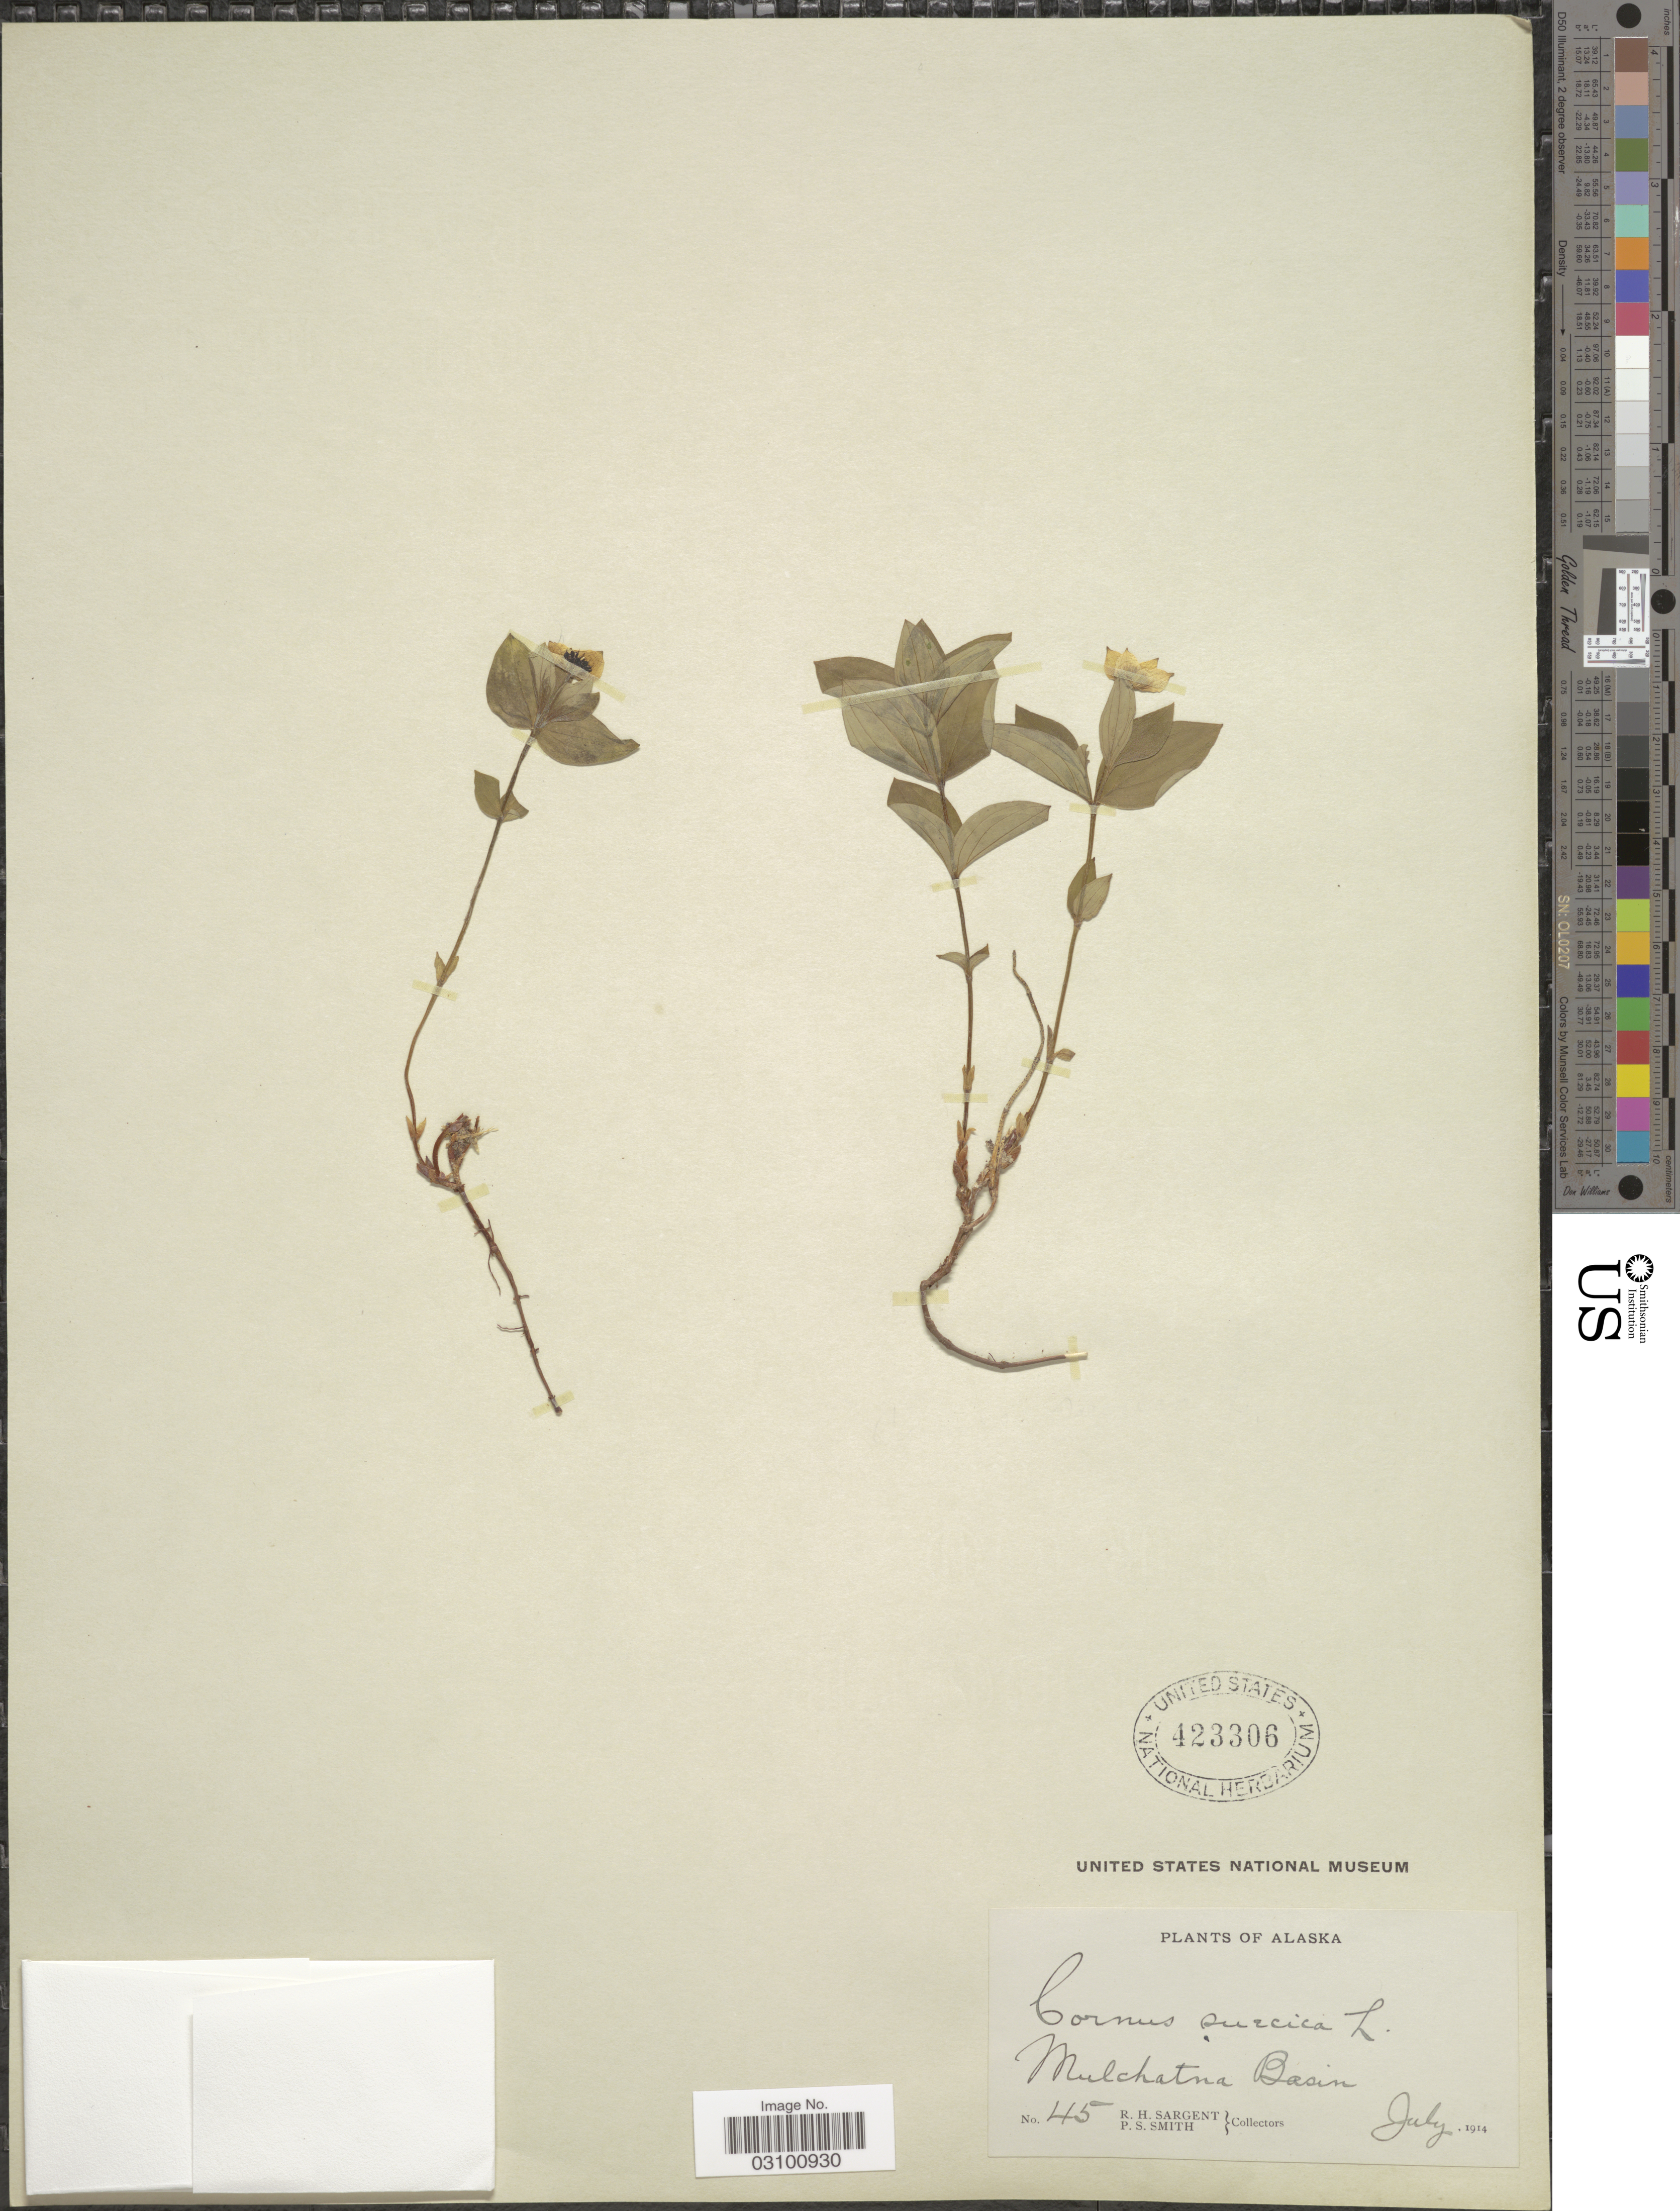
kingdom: Plantae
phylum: Tracheophyta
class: Magnoliopsida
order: Cornales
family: Cornaceae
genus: Cornus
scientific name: Cornus suecica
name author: L.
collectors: R. Sargent & P. Smith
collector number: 45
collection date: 1914-07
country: United States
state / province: Alaska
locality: Mulchatna Basin.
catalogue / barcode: US 423306